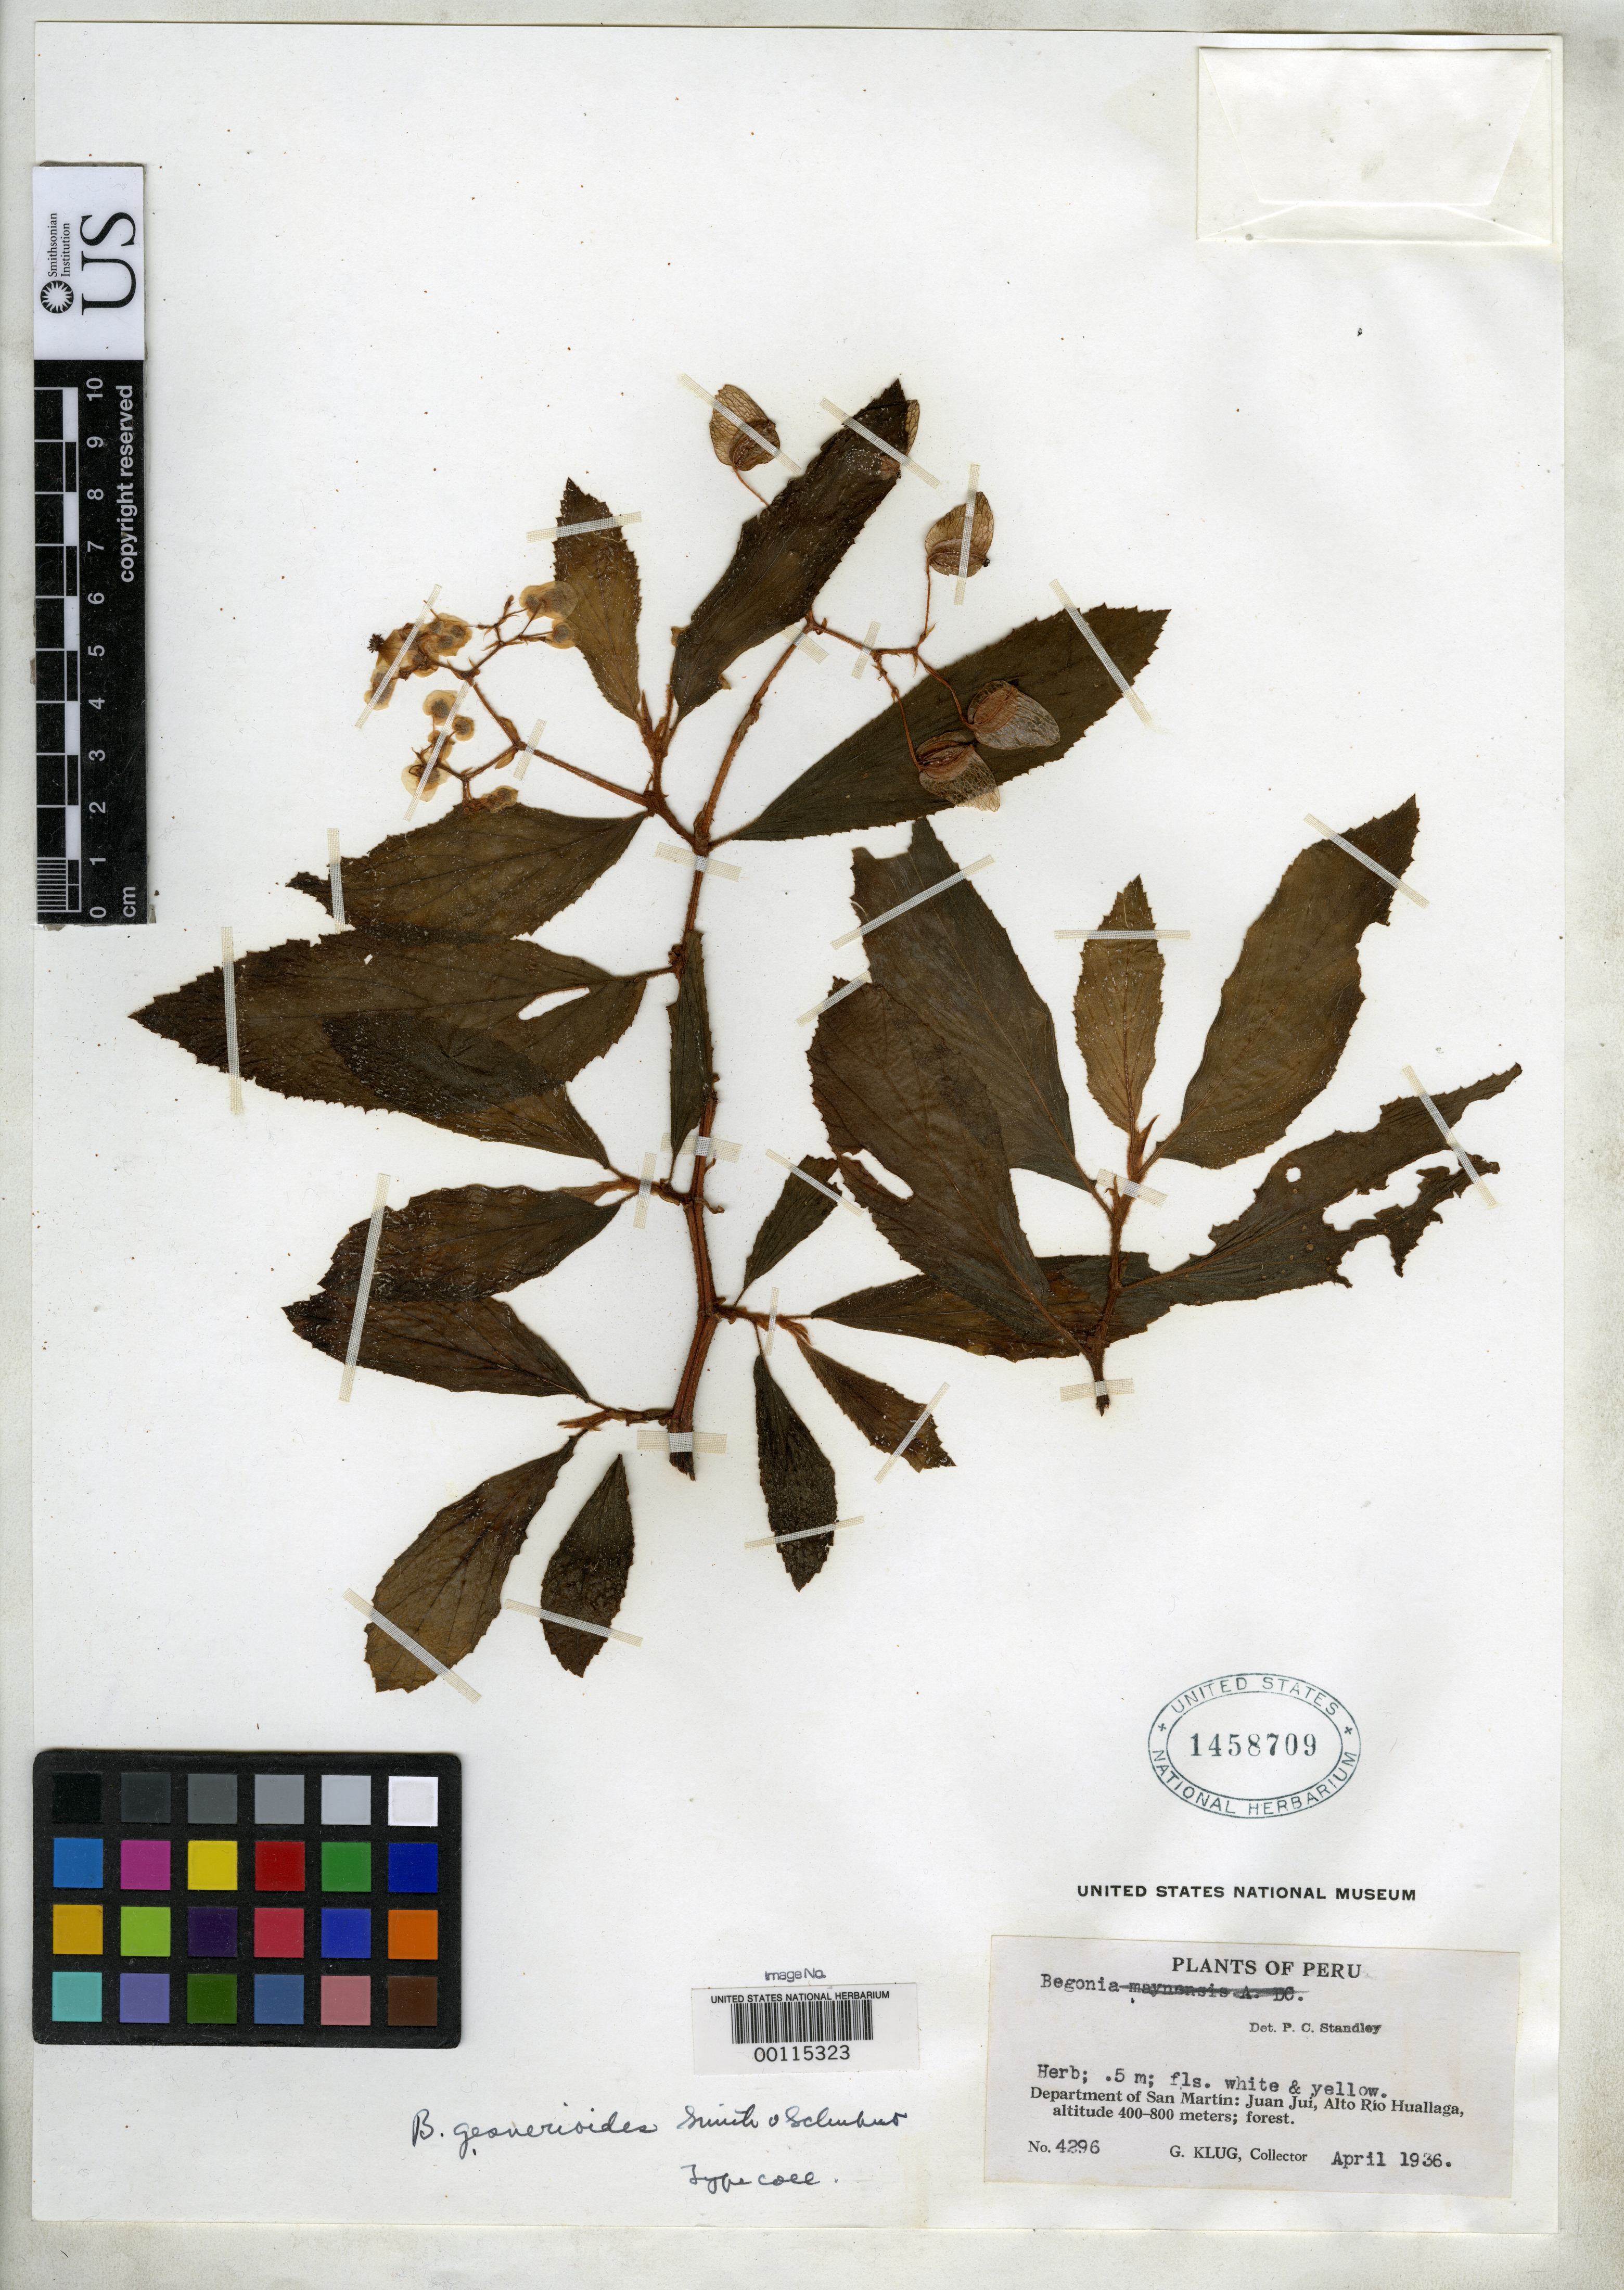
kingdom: Plantae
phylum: Tracheophyta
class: Magnoliopsida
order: Cucurbitales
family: Begoniaceae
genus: Begonia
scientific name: Begonia gesnerioides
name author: L.B. Sm. & B.G. Schub.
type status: Isotype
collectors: G. Klug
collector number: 4296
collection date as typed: Apr 1936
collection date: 1936-04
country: Peru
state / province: San Martín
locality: Juanjui, Alto Rio Huallaga.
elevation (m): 400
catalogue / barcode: US 1458709